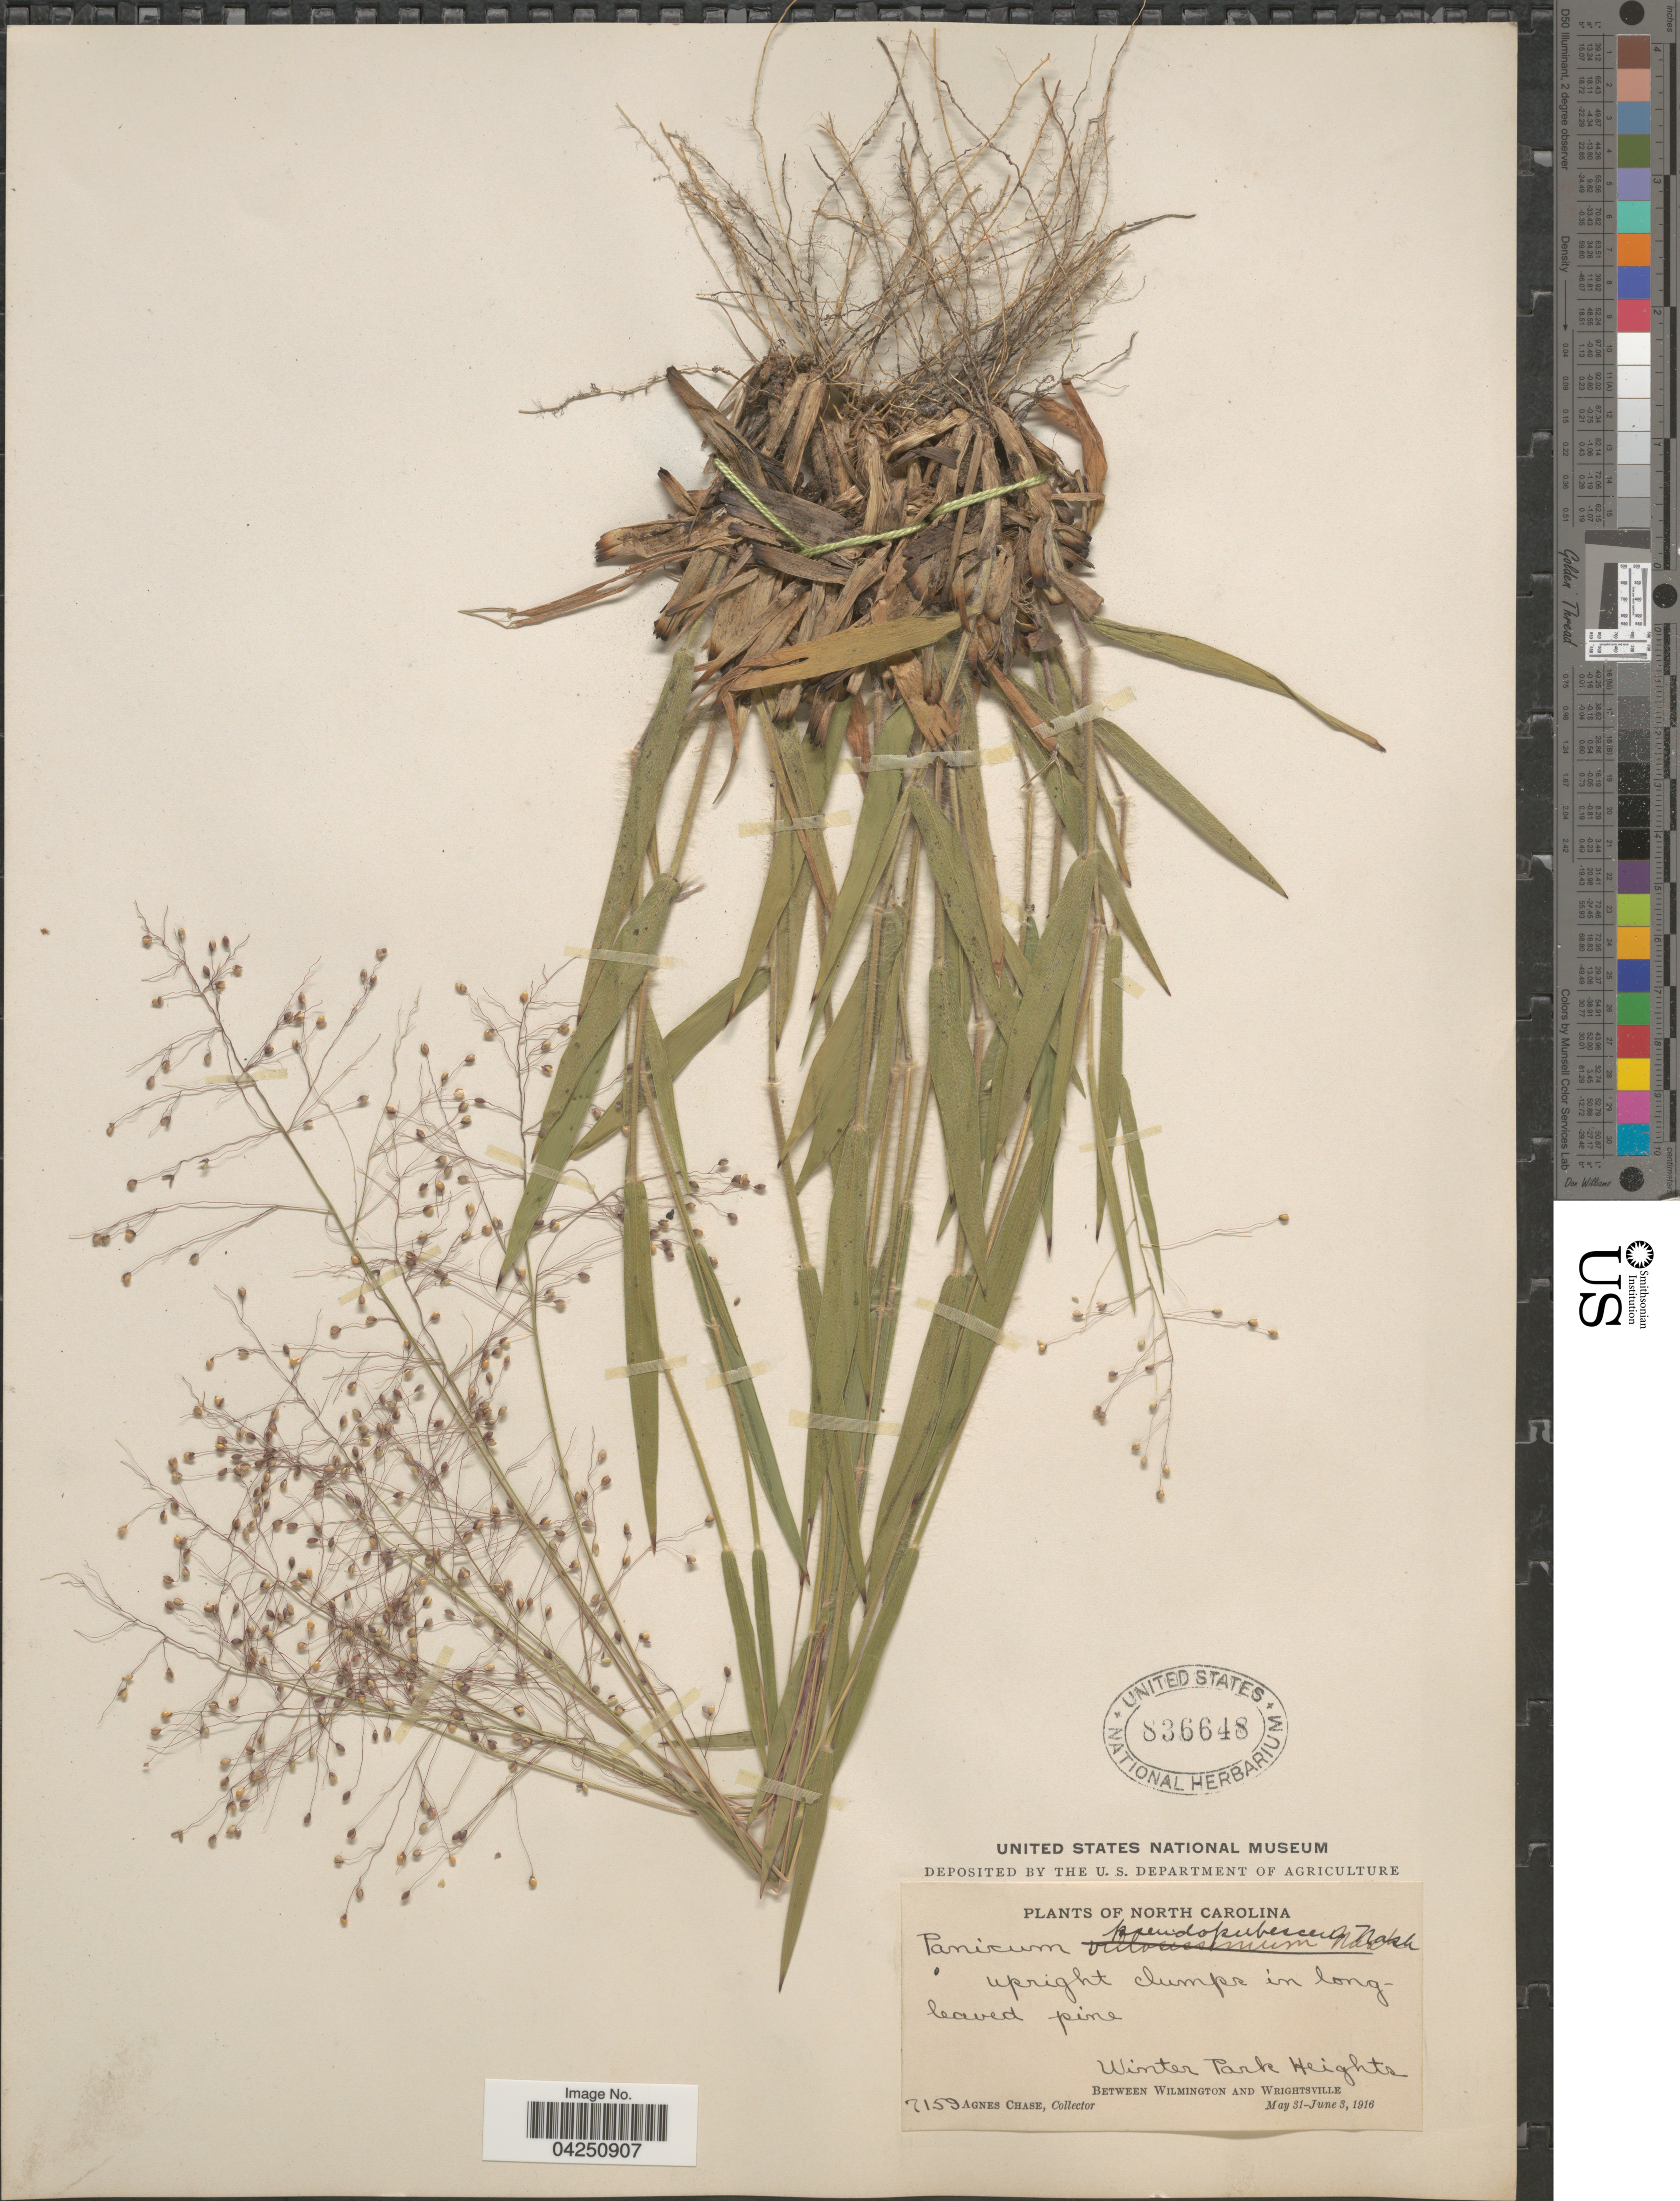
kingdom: Plantae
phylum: Tracheophyta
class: Liliopsida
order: Poales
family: Poaceae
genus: Dichanthelium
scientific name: Dichanthelium acuminatum var. acuminatum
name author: (Sw.) Gould & C.A. Clark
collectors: A. Chase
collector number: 7159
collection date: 1916-05-31/1916-06-03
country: United States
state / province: North Carolina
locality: Winter Park Heights. Between Wilmington And Wrightsville.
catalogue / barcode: US 836648